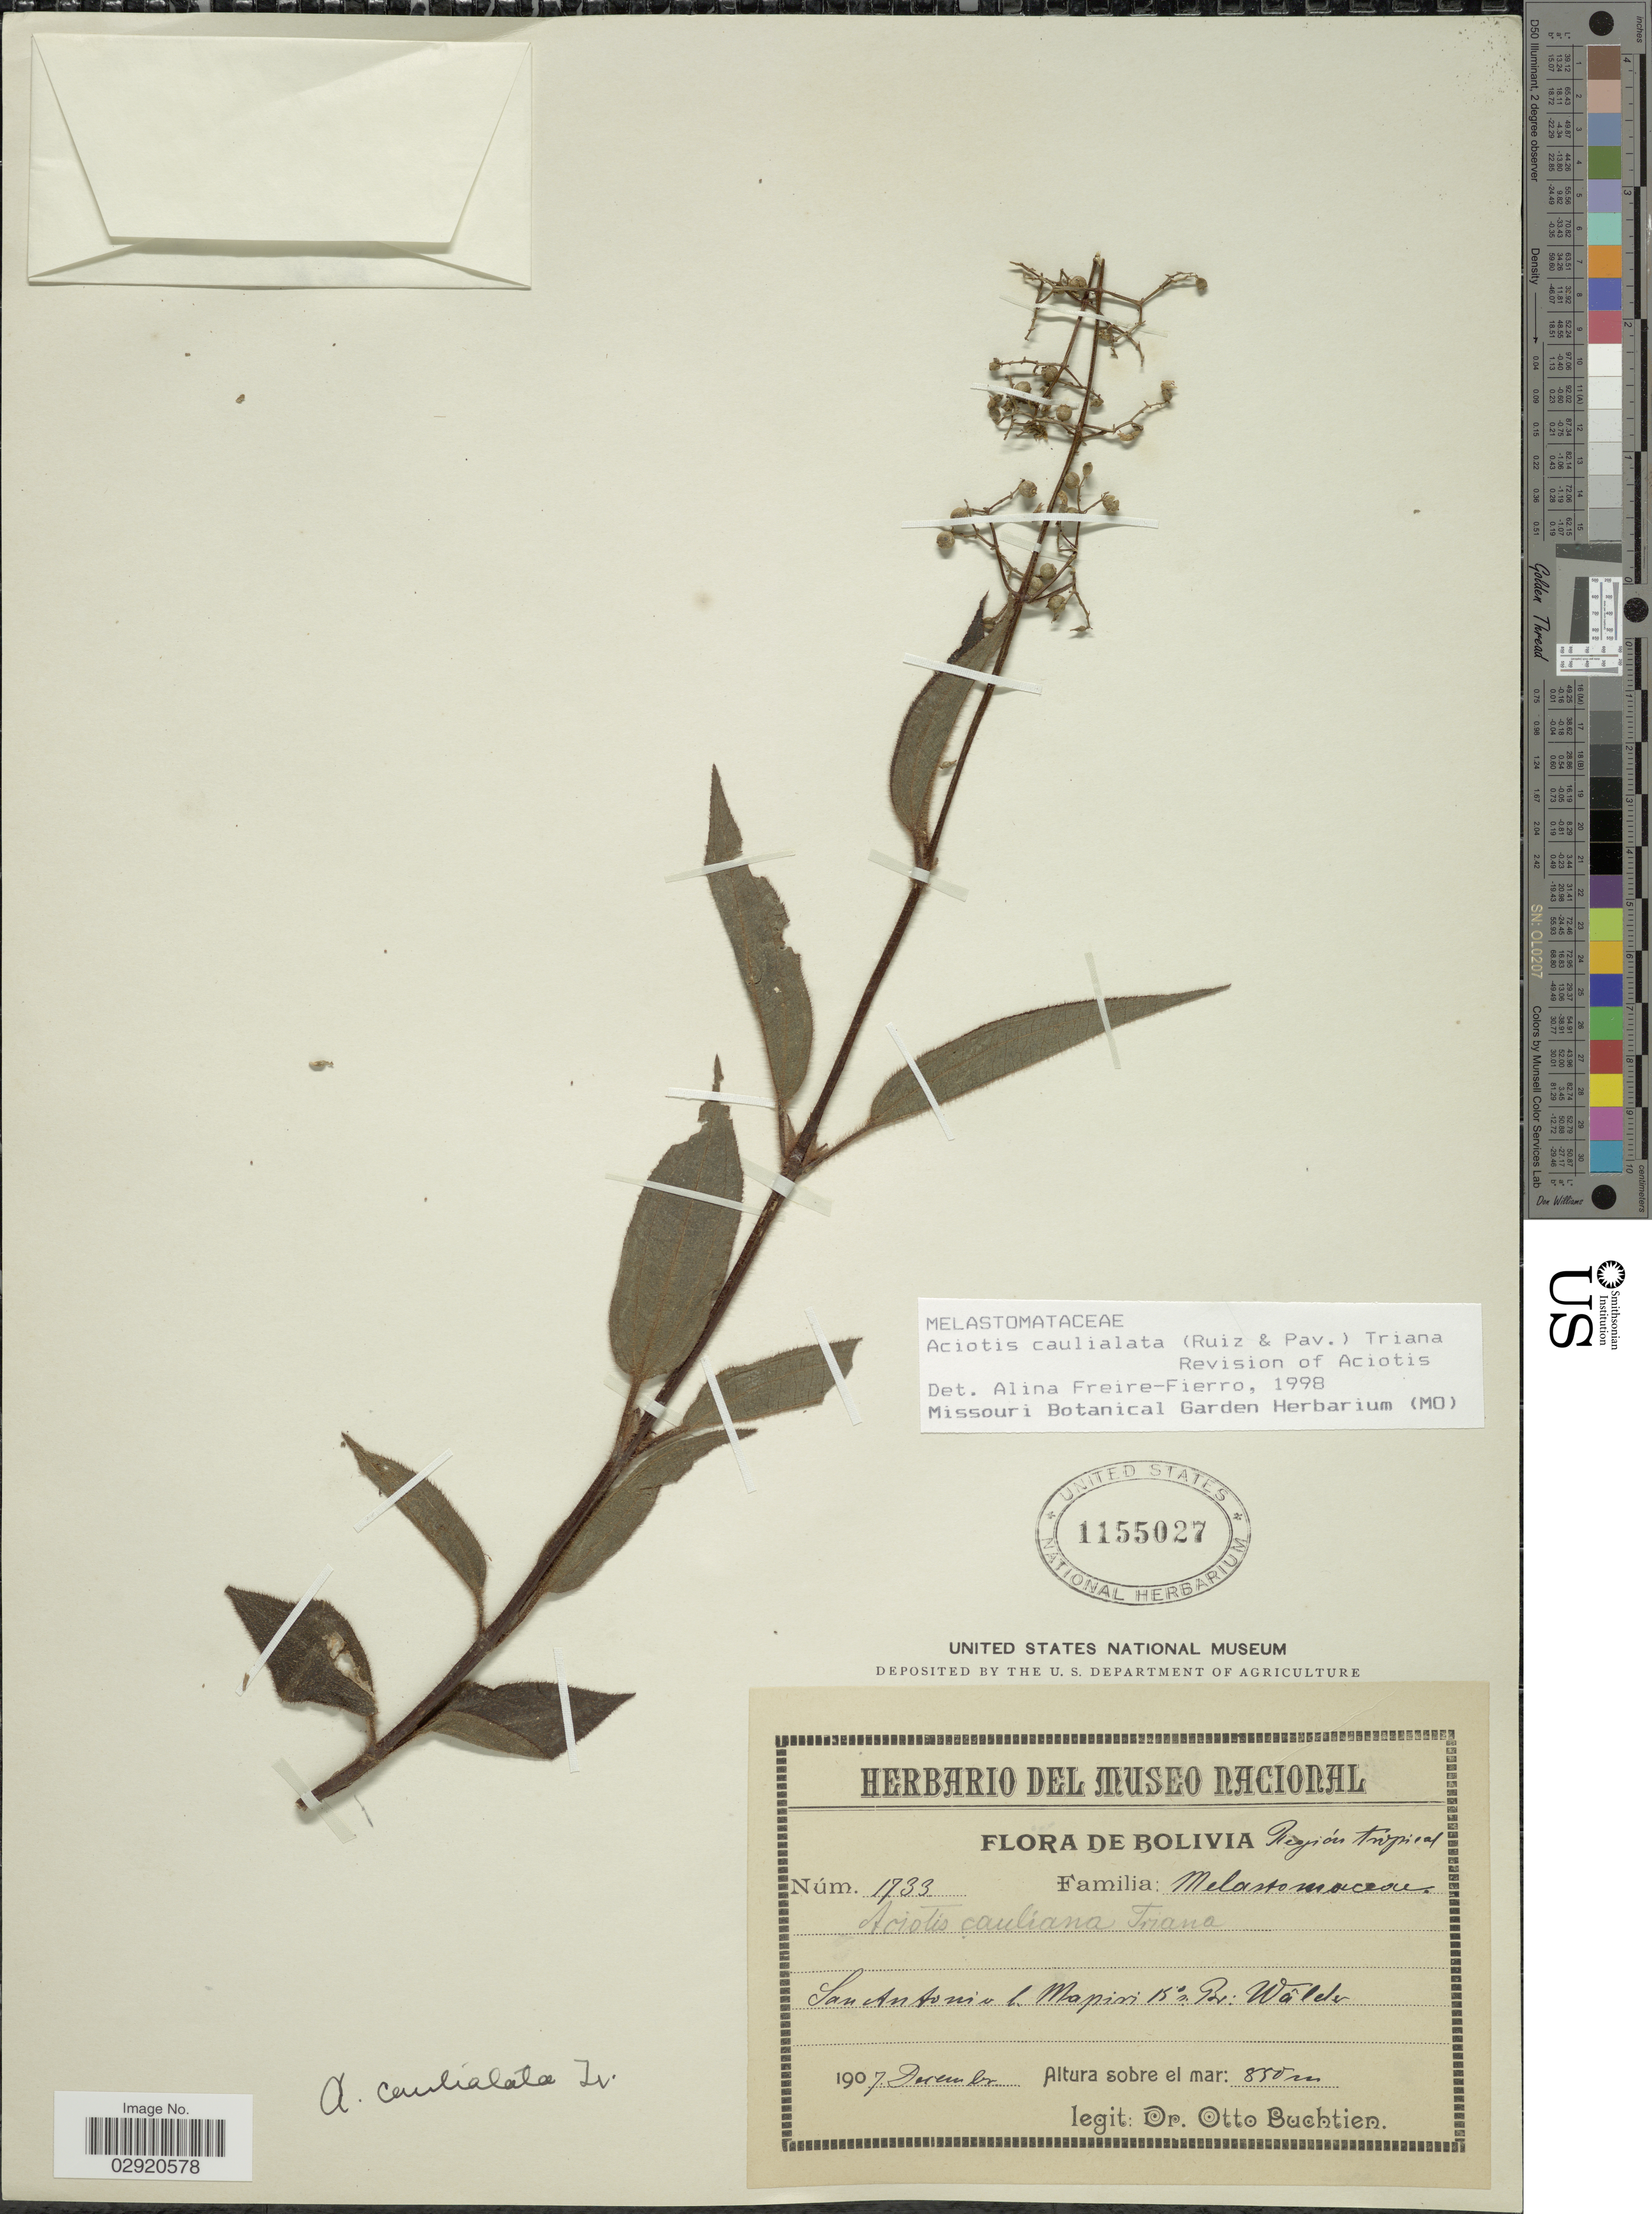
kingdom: Plantae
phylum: Tracheophyta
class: Magnoliopsida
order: Myrtales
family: Melastomataceae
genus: Aciotis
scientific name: Aciotis rubricaulis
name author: (Mart. ex DC.) Triana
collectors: O. Buchtien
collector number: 1733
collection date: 1907-12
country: Bolivia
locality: San Antonio b. Mapiri 15º Br.: Wâlde.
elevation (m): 850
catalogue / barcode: US 1155027